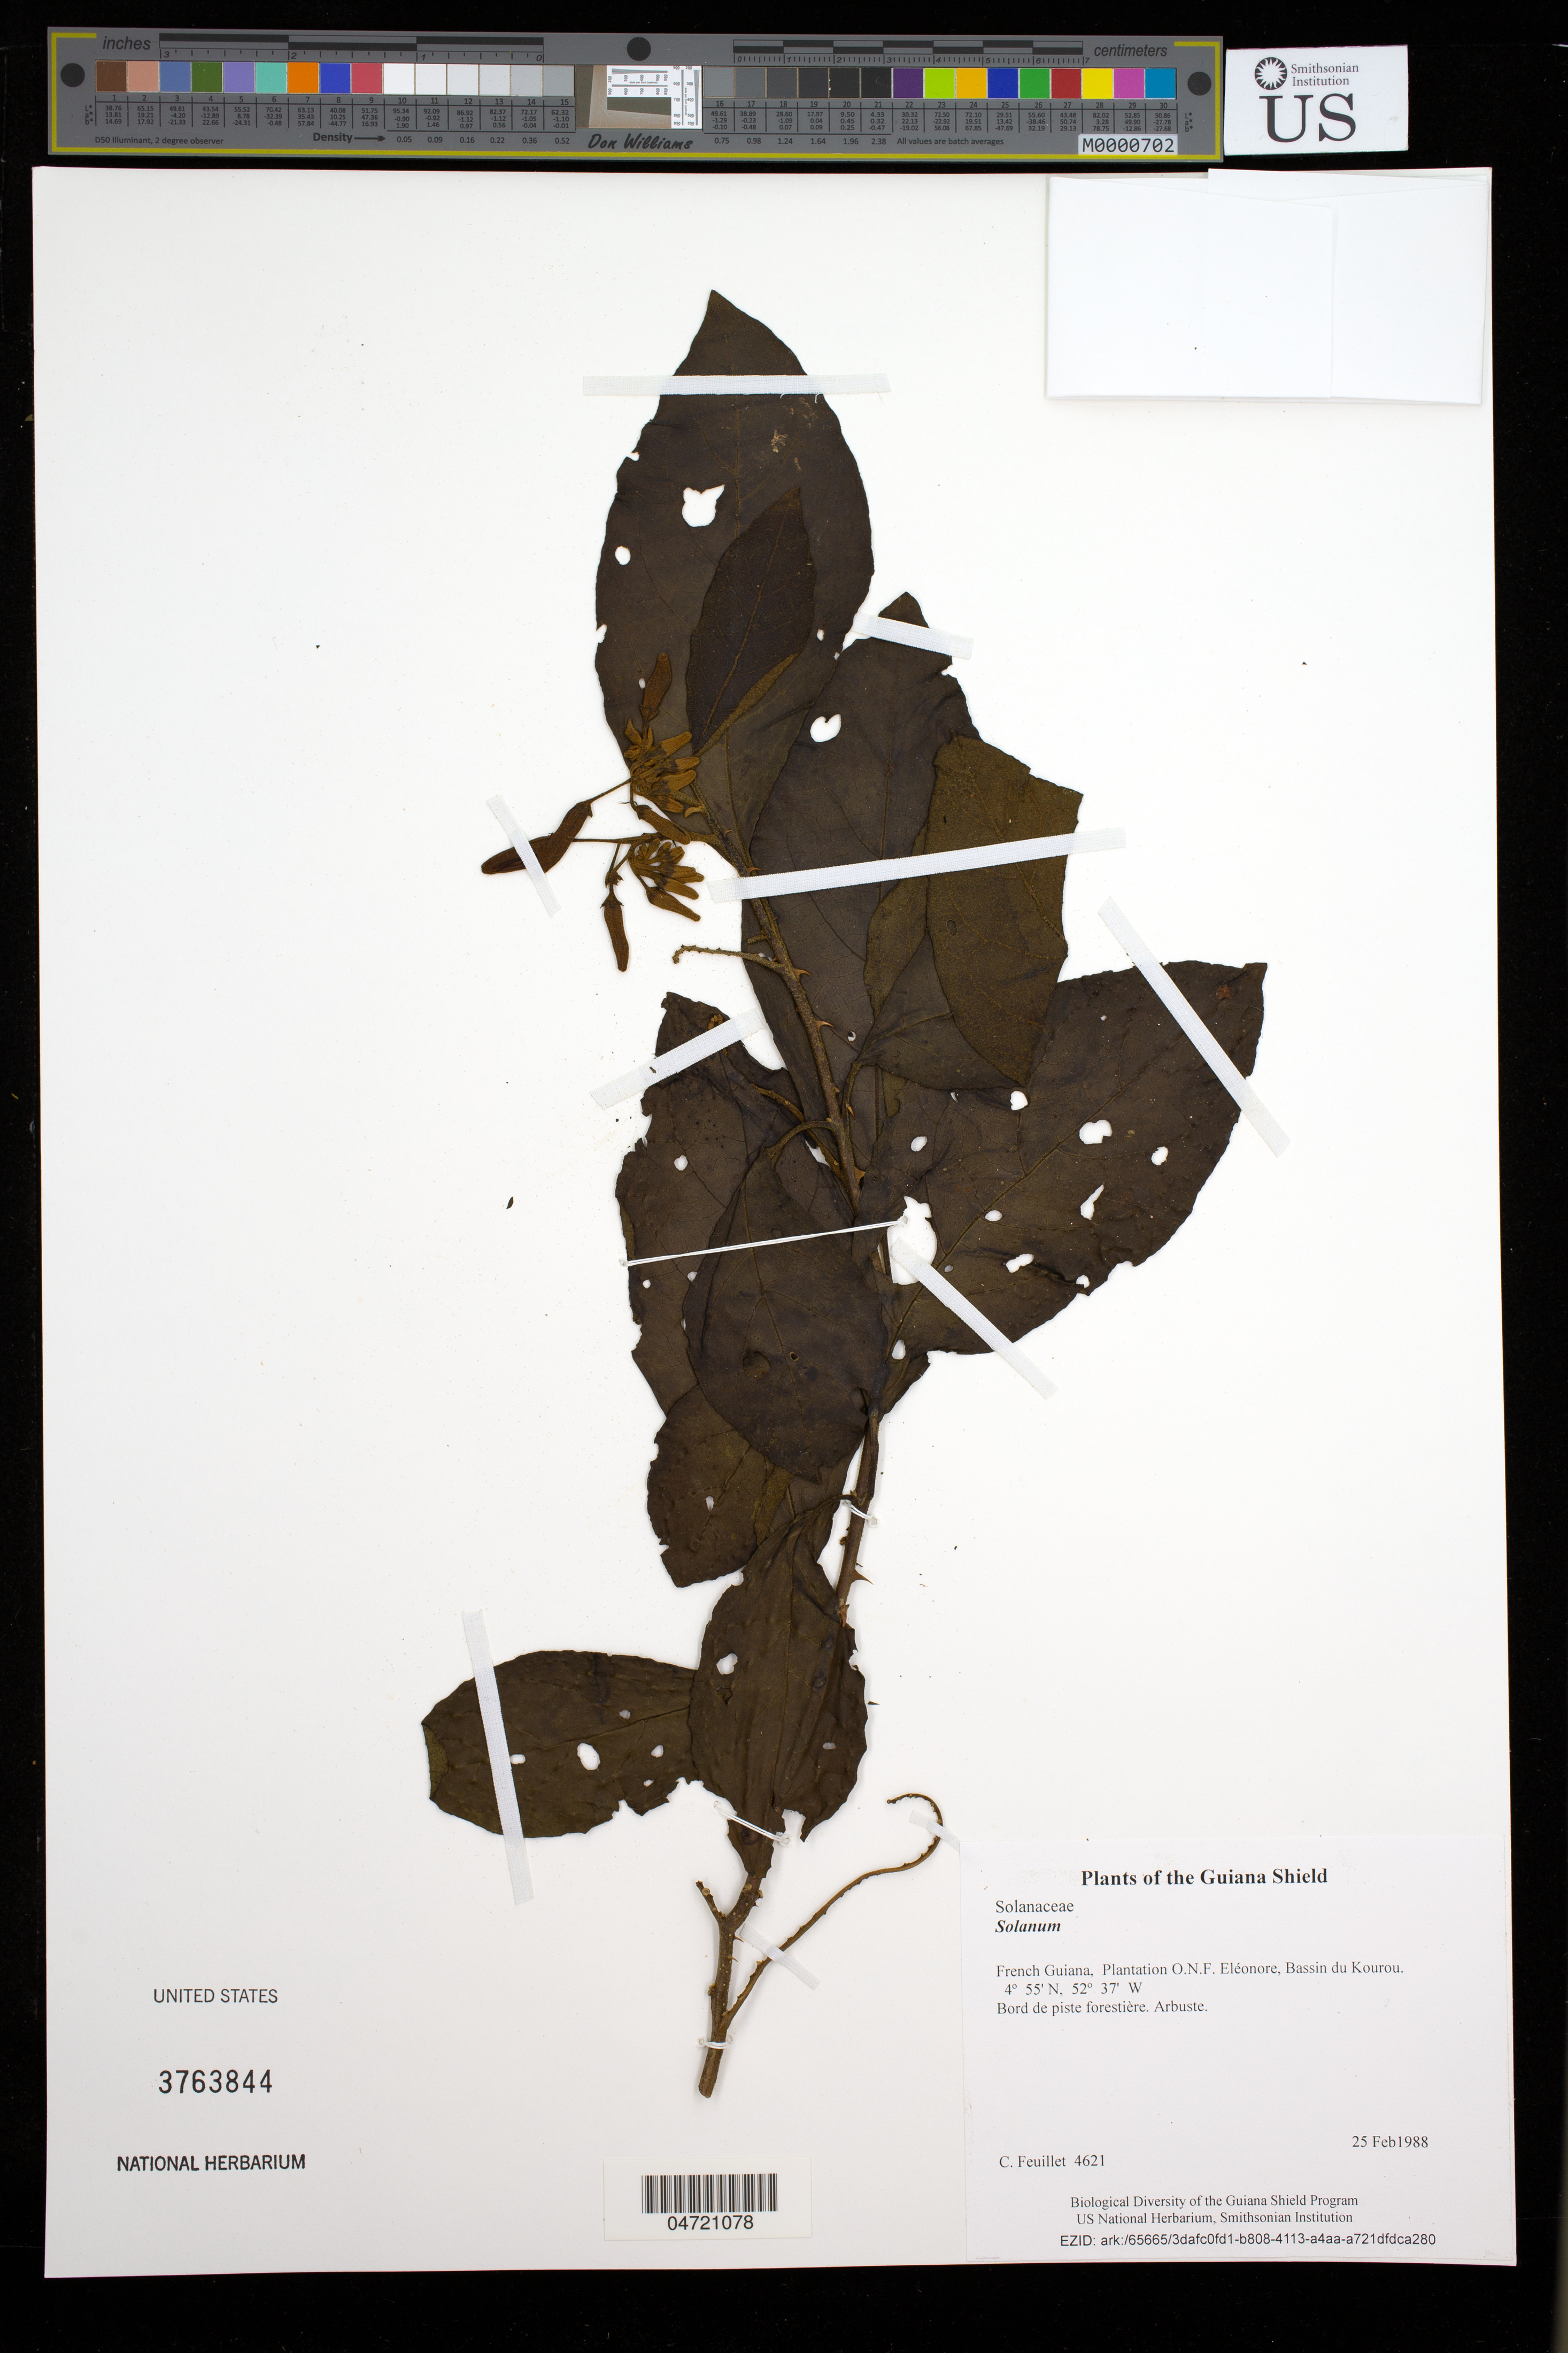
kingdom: Plantae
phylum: Tracheophyta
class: Magnoliopsida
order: Solanales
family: Solanaceae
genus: Solanum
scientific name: Solanum sp.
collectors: C. Feuillet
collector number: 4621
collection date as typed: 25 Feb1988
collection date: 1988-02-25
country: French Guiana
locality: Plantation O.N.F. Eléonore, Bassin du Kourou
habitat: Bord de piste forestière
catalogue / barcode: US 3763844